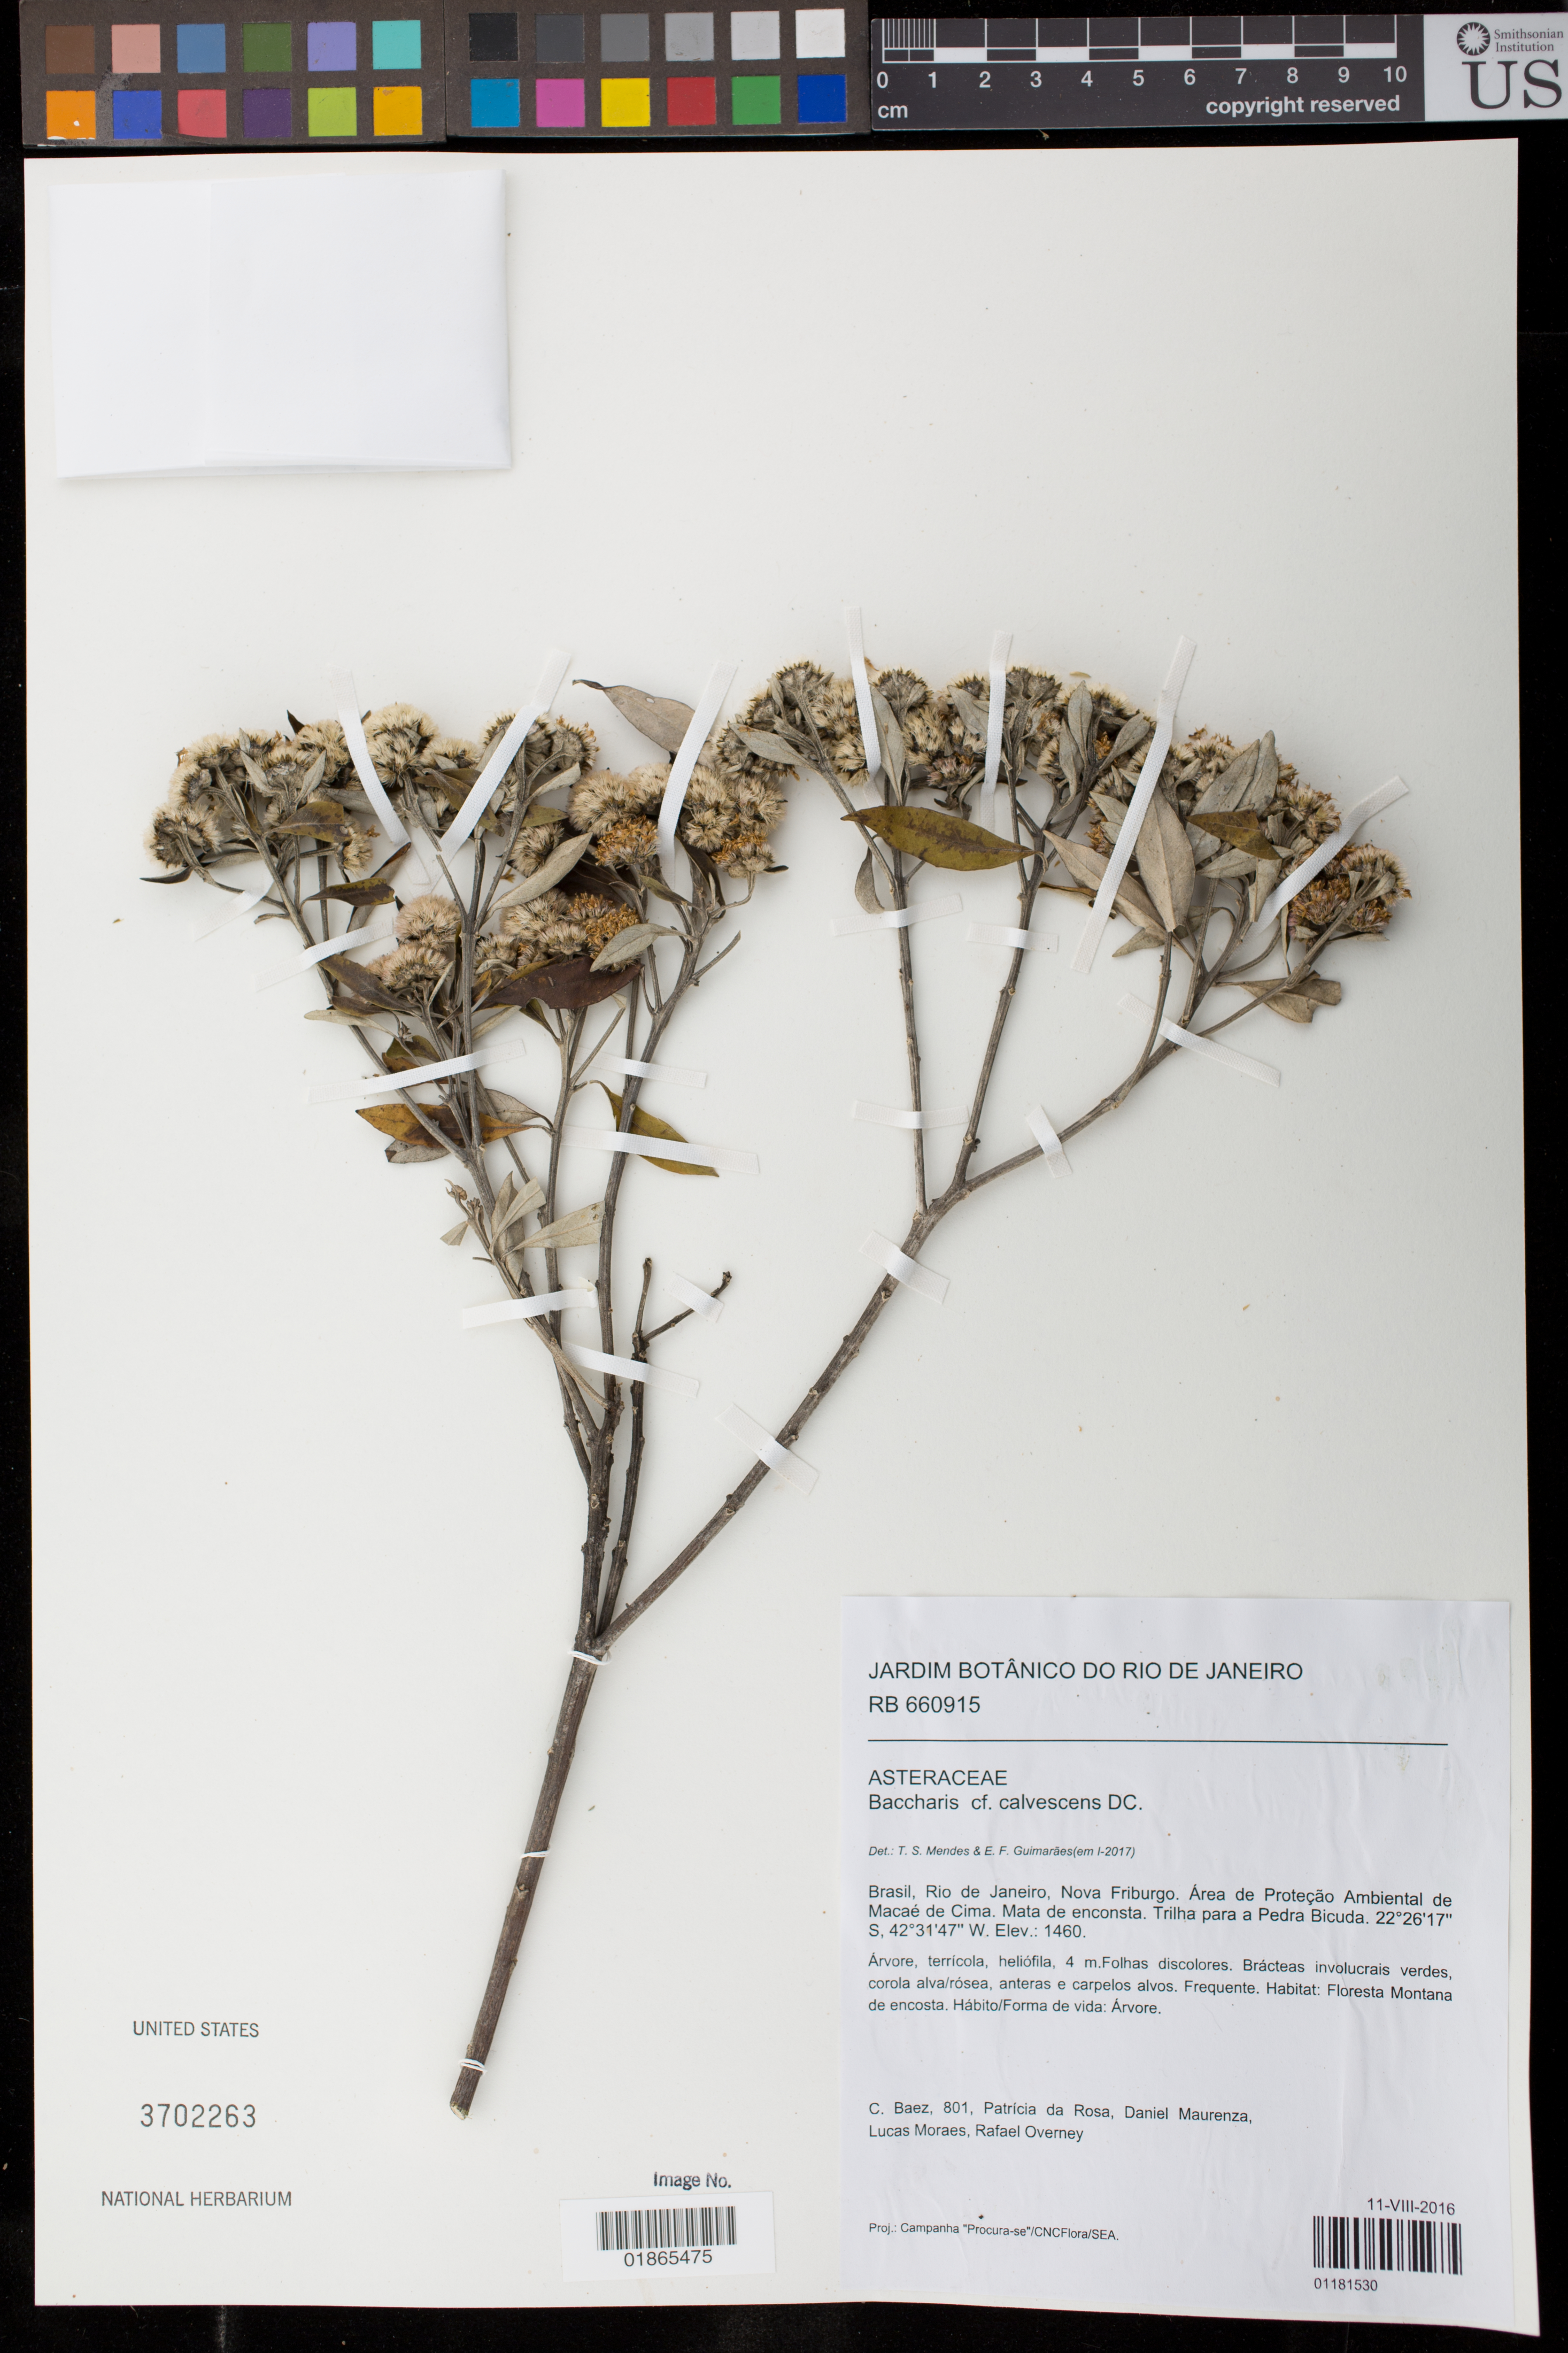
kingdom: Plantae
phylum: Tracheophyta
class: Magnoliopsida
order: Asterales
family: Asteraceae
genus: Baccharis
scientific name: Baccharis calvescens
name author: DC.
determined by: Mendes, T. S.; Guimarães, E. F.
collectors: C. Baez, P. Rosa, D. Maurenza, L. Moraes & R. Overney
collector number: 801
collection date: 2016-08-11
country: Brazil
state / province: Rio de Janeiro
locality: Nova Friburgo. Area de Protecao Ambiental de Macae de Cima. Mata de enconsta. Trilha para a Pedra Bicuda.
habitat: Floresta Montana de encosta.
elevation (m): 1460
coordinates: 22 26 17 S, 42 31 47 W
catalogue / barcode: US 3702263